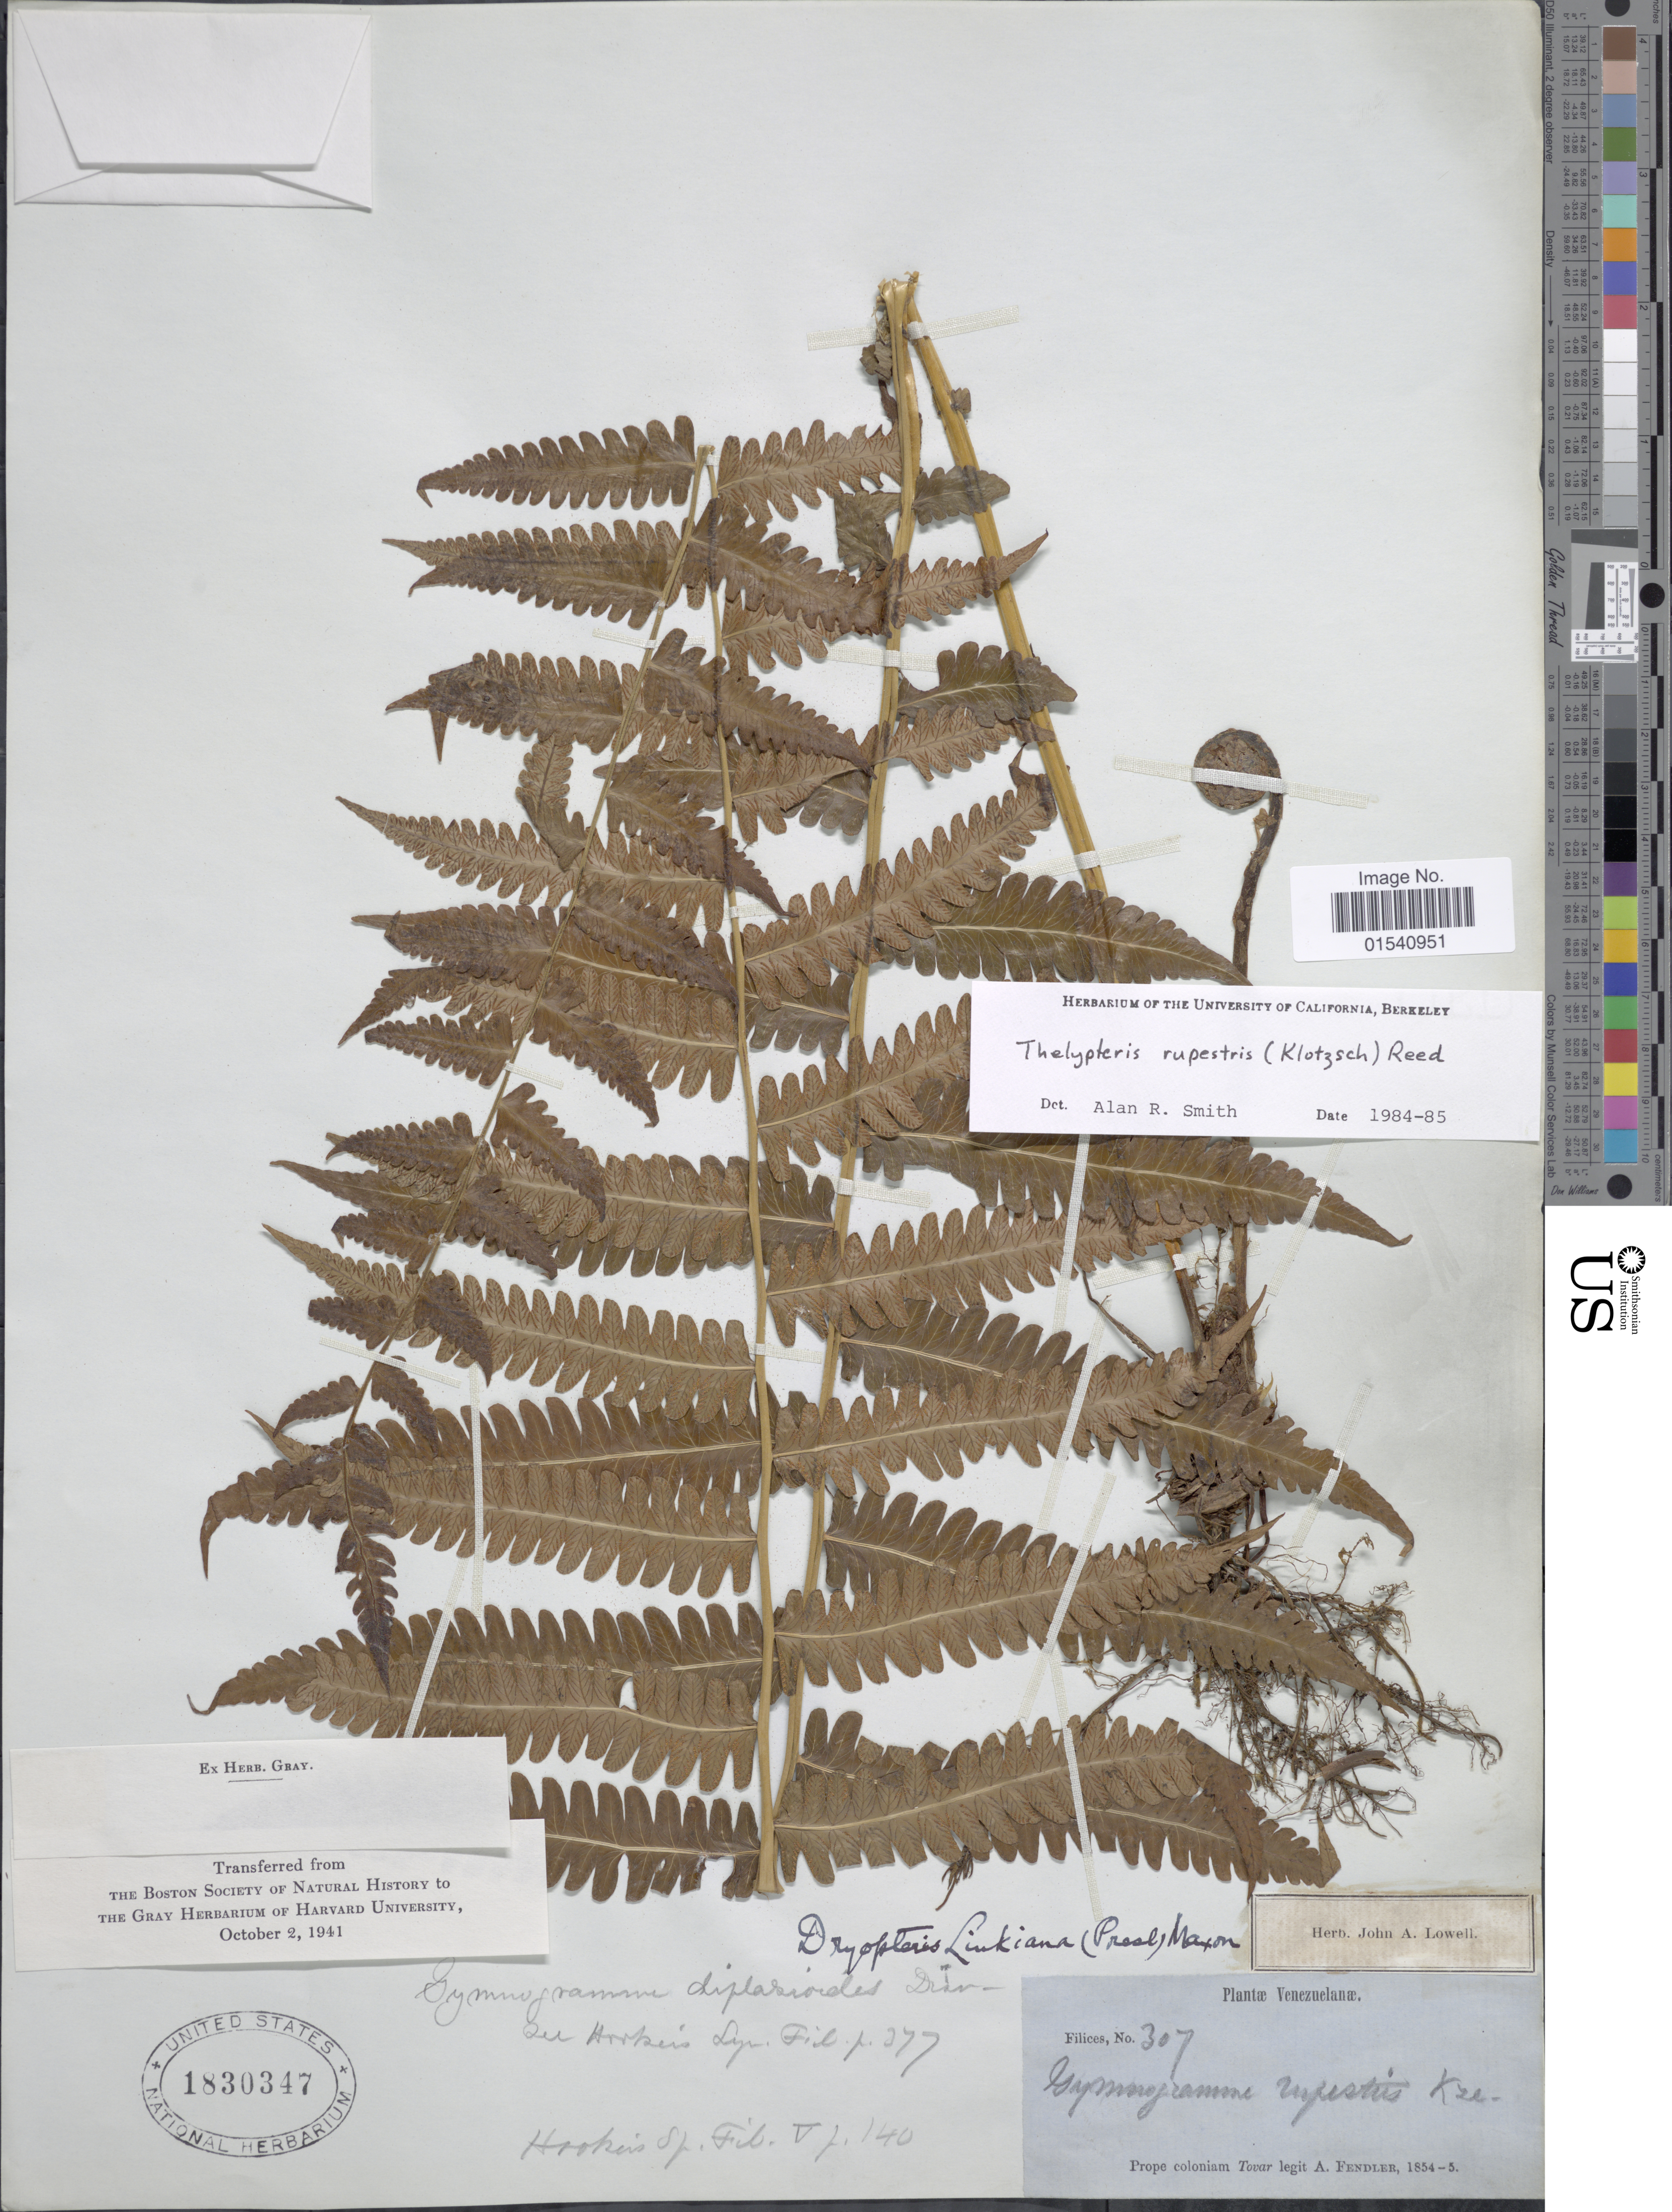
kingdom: Plantae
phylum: Tracheophyta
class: Polypodiopsida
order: Polypodiales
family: Thelypteridaceae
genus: Amauropelta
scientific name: Amauropelta rupestris (Klotzsch) comb. nov., ined 2015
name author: (Klotzsch)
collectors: A. Fendler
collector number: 307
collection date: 1854/1855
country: Venezuela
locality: Prope coloniam Tovar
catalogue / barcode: US 1830347